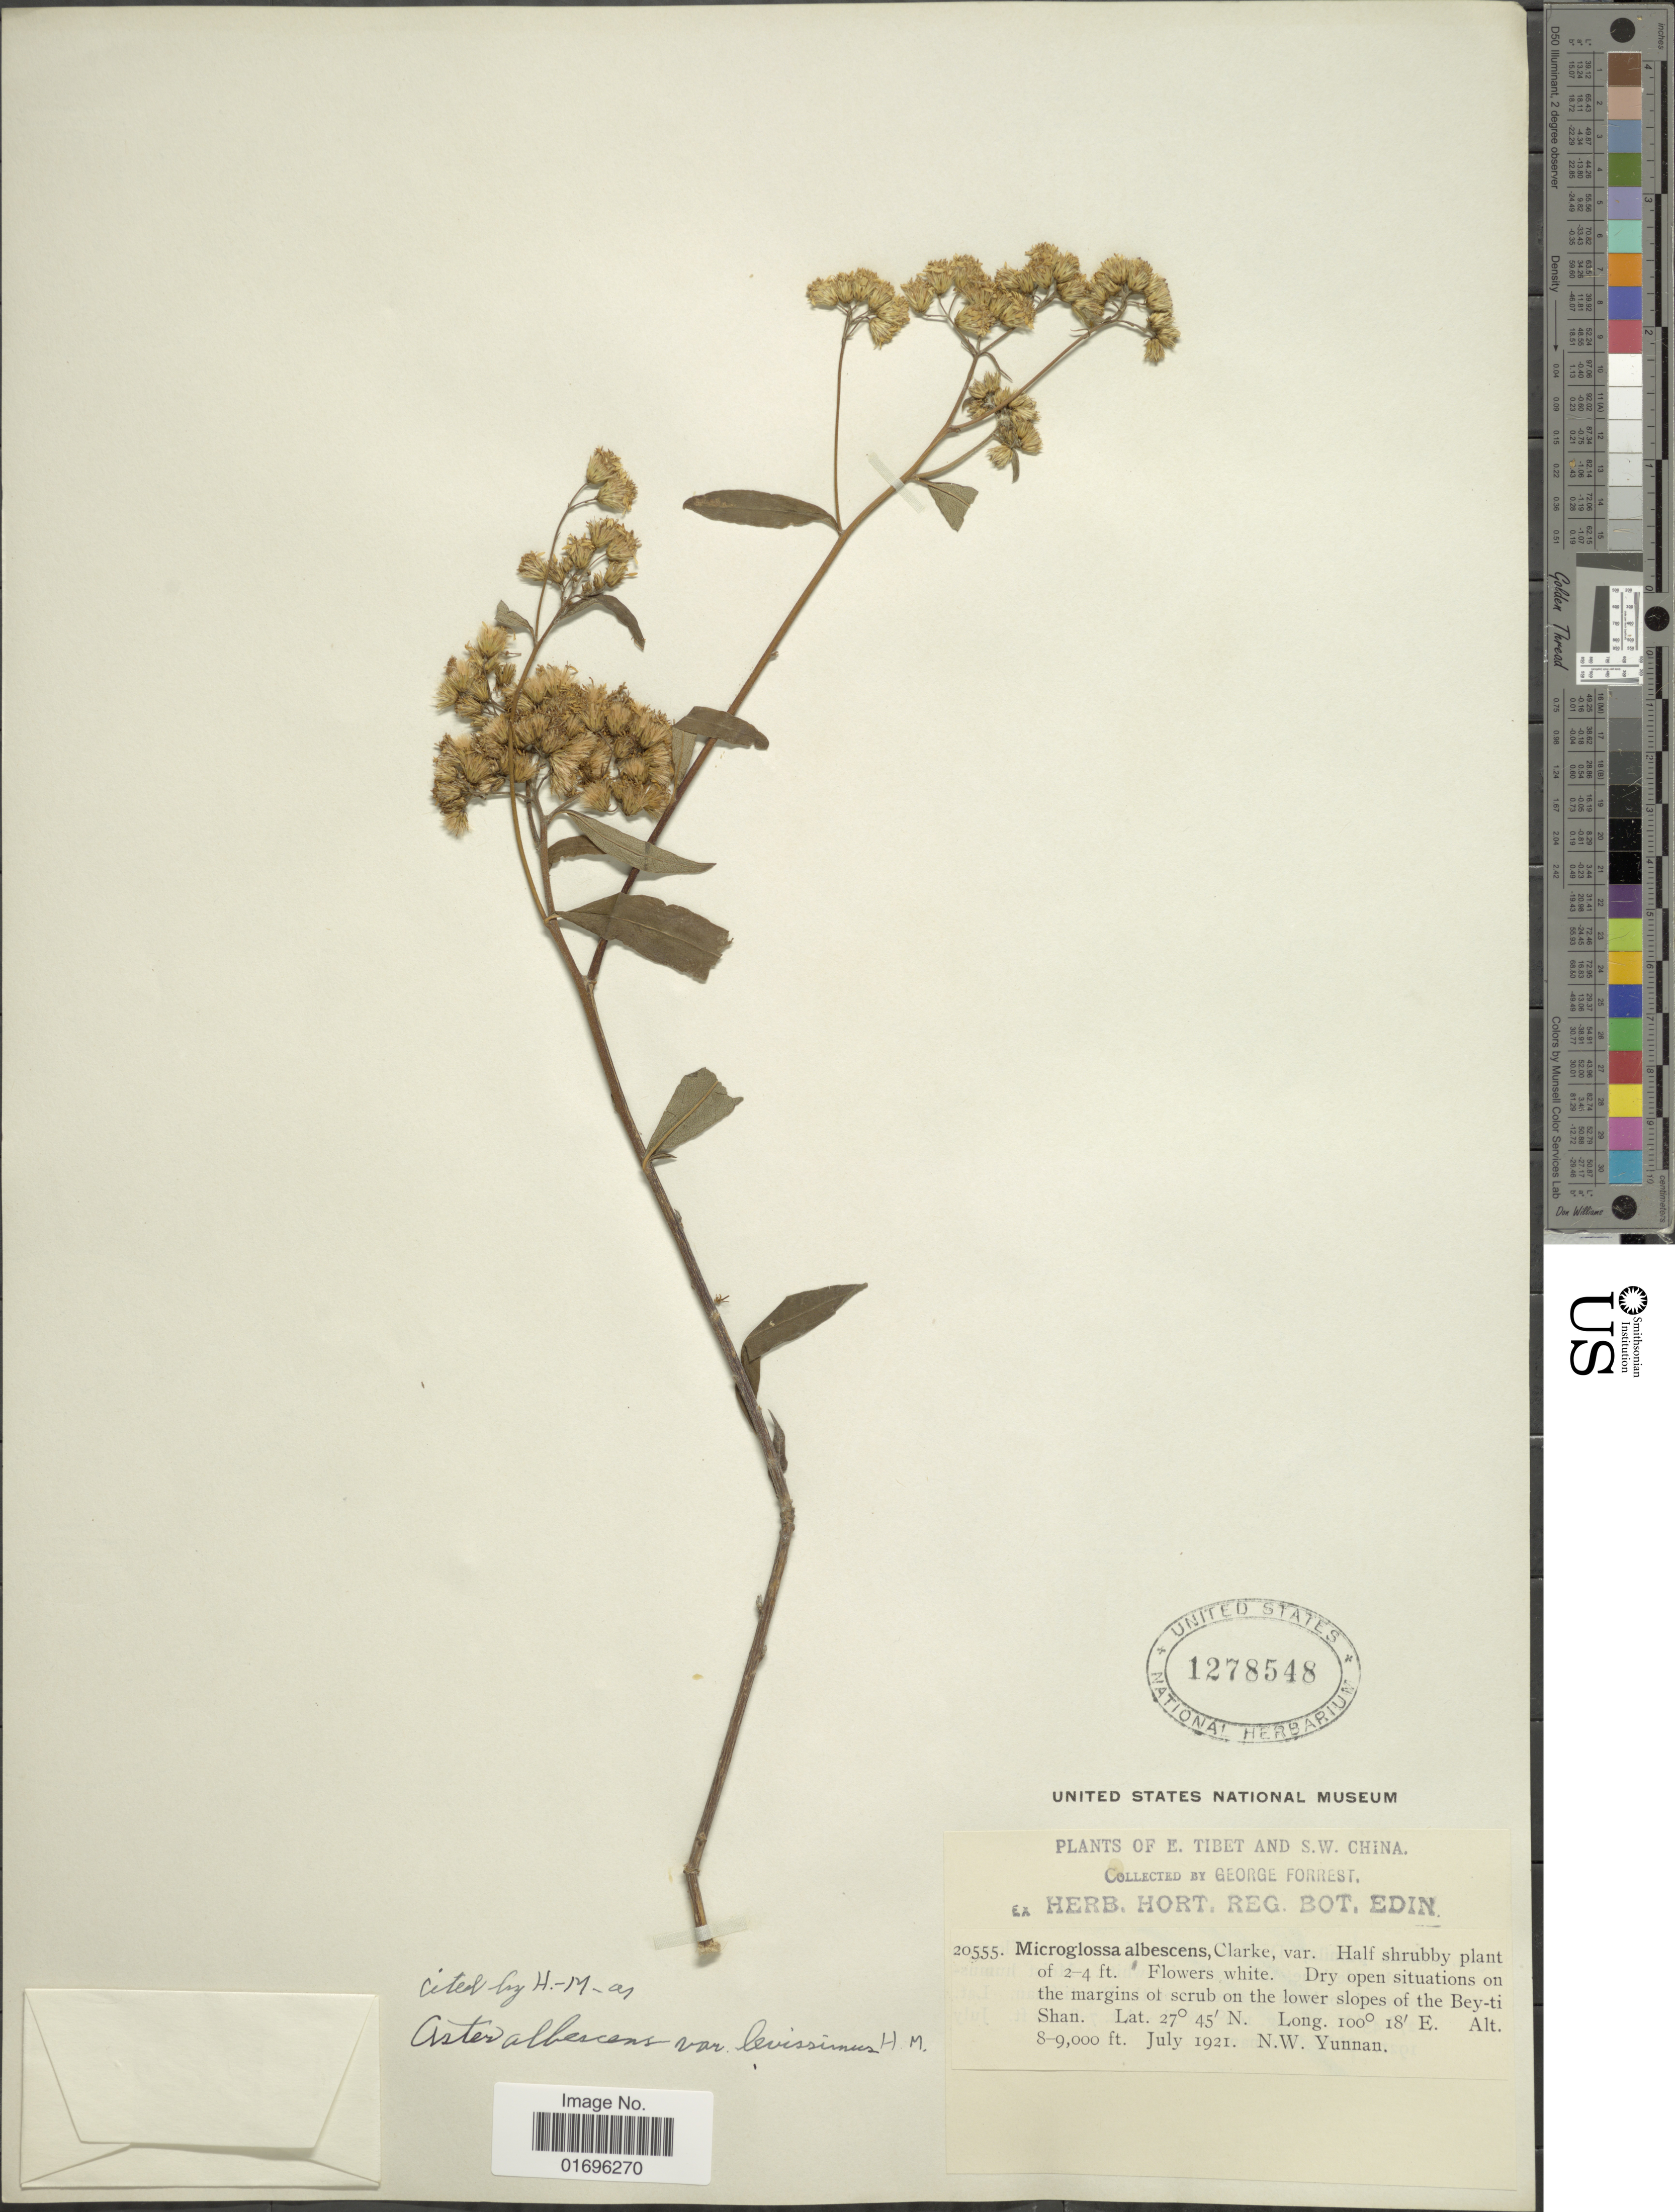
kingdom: Plantae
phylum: Tracheophyta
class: Magnoliopsida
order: Asterales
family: Asteraceae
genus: Aster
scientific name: Aster albescens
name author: Wall.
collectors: G. Forrest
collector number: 20555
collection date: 1921-07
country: China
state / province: Yunnan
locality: E. Tibet and S.W. China. Dry open situations on the margins of scrub on the lower slopes of the Bey-ti Shan. N.W. Yunnan.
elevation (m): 2438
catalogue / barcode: US 1278548